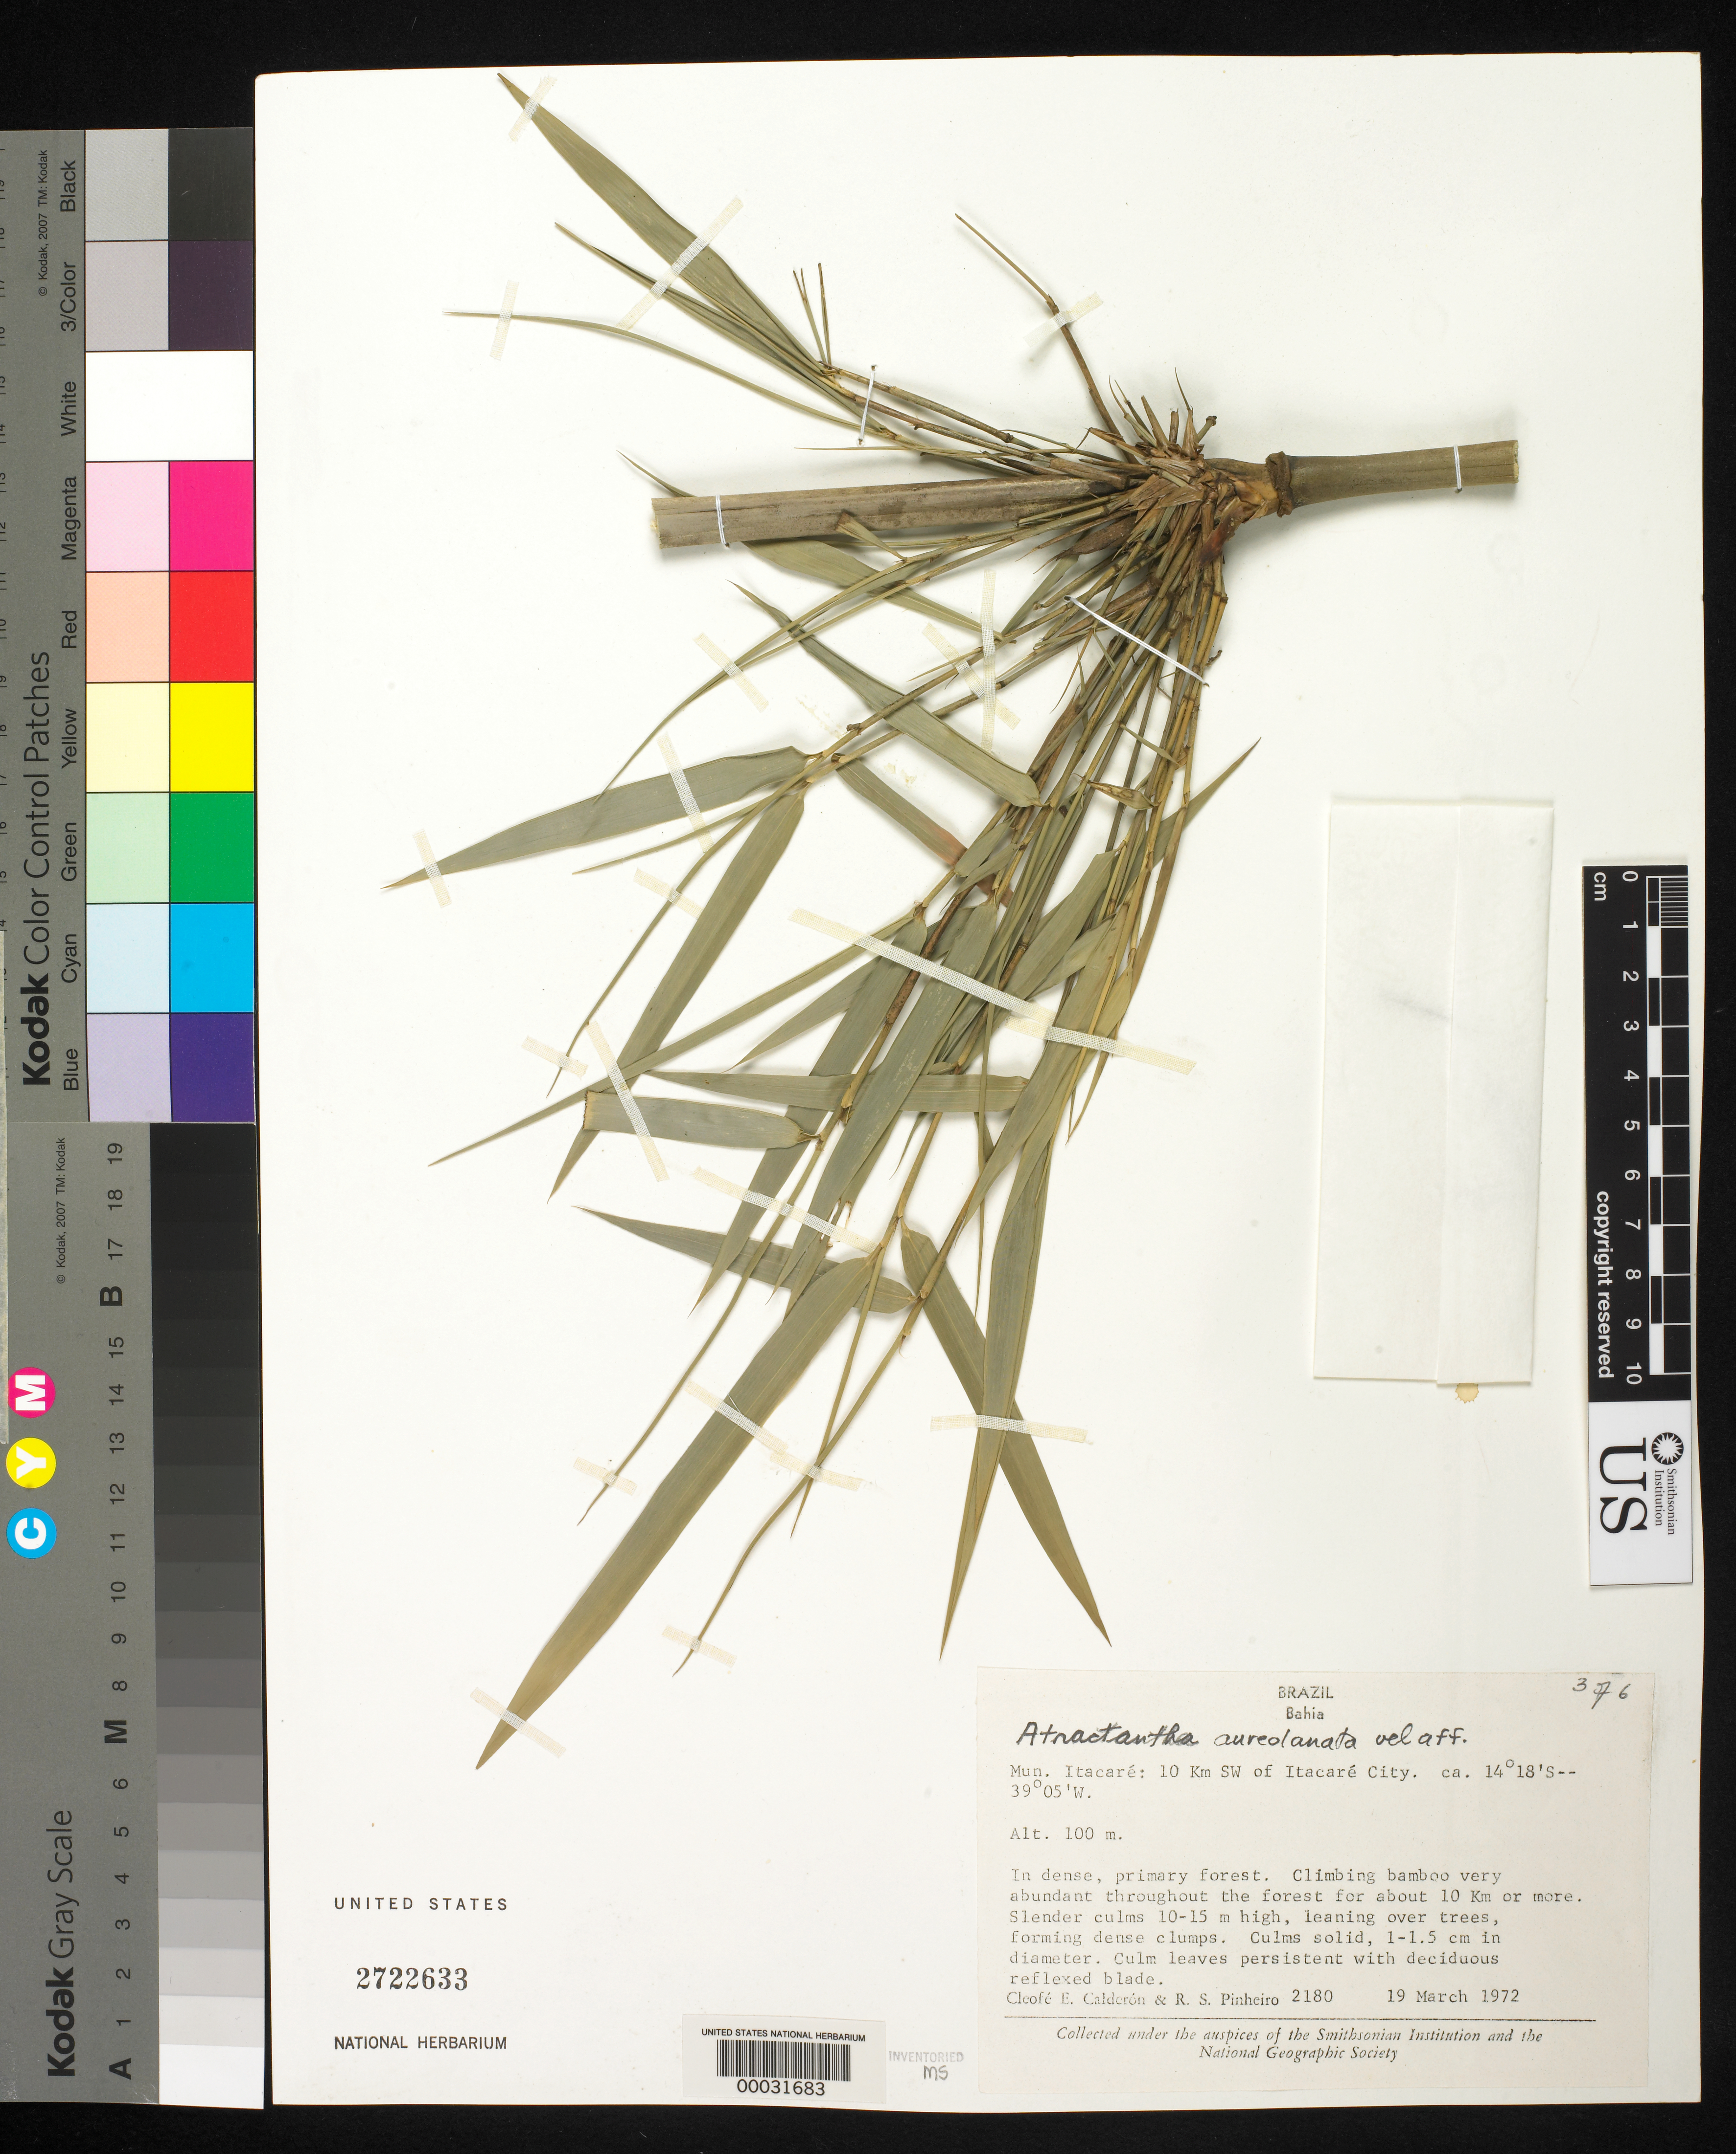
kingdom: Plantae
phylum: Tracheophyta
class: Liliopsida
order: Poales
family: Poaceae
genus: Atractantha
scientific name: Atractantha aureolanata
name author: Judz.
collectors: C. E. Calderón & R. S. Pinheiro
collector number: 2180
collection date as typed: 19 Mar 1972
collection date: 1972-03-19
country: Brazil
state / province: Bahia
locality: Itacare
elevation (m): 100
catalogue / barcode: US 2722633